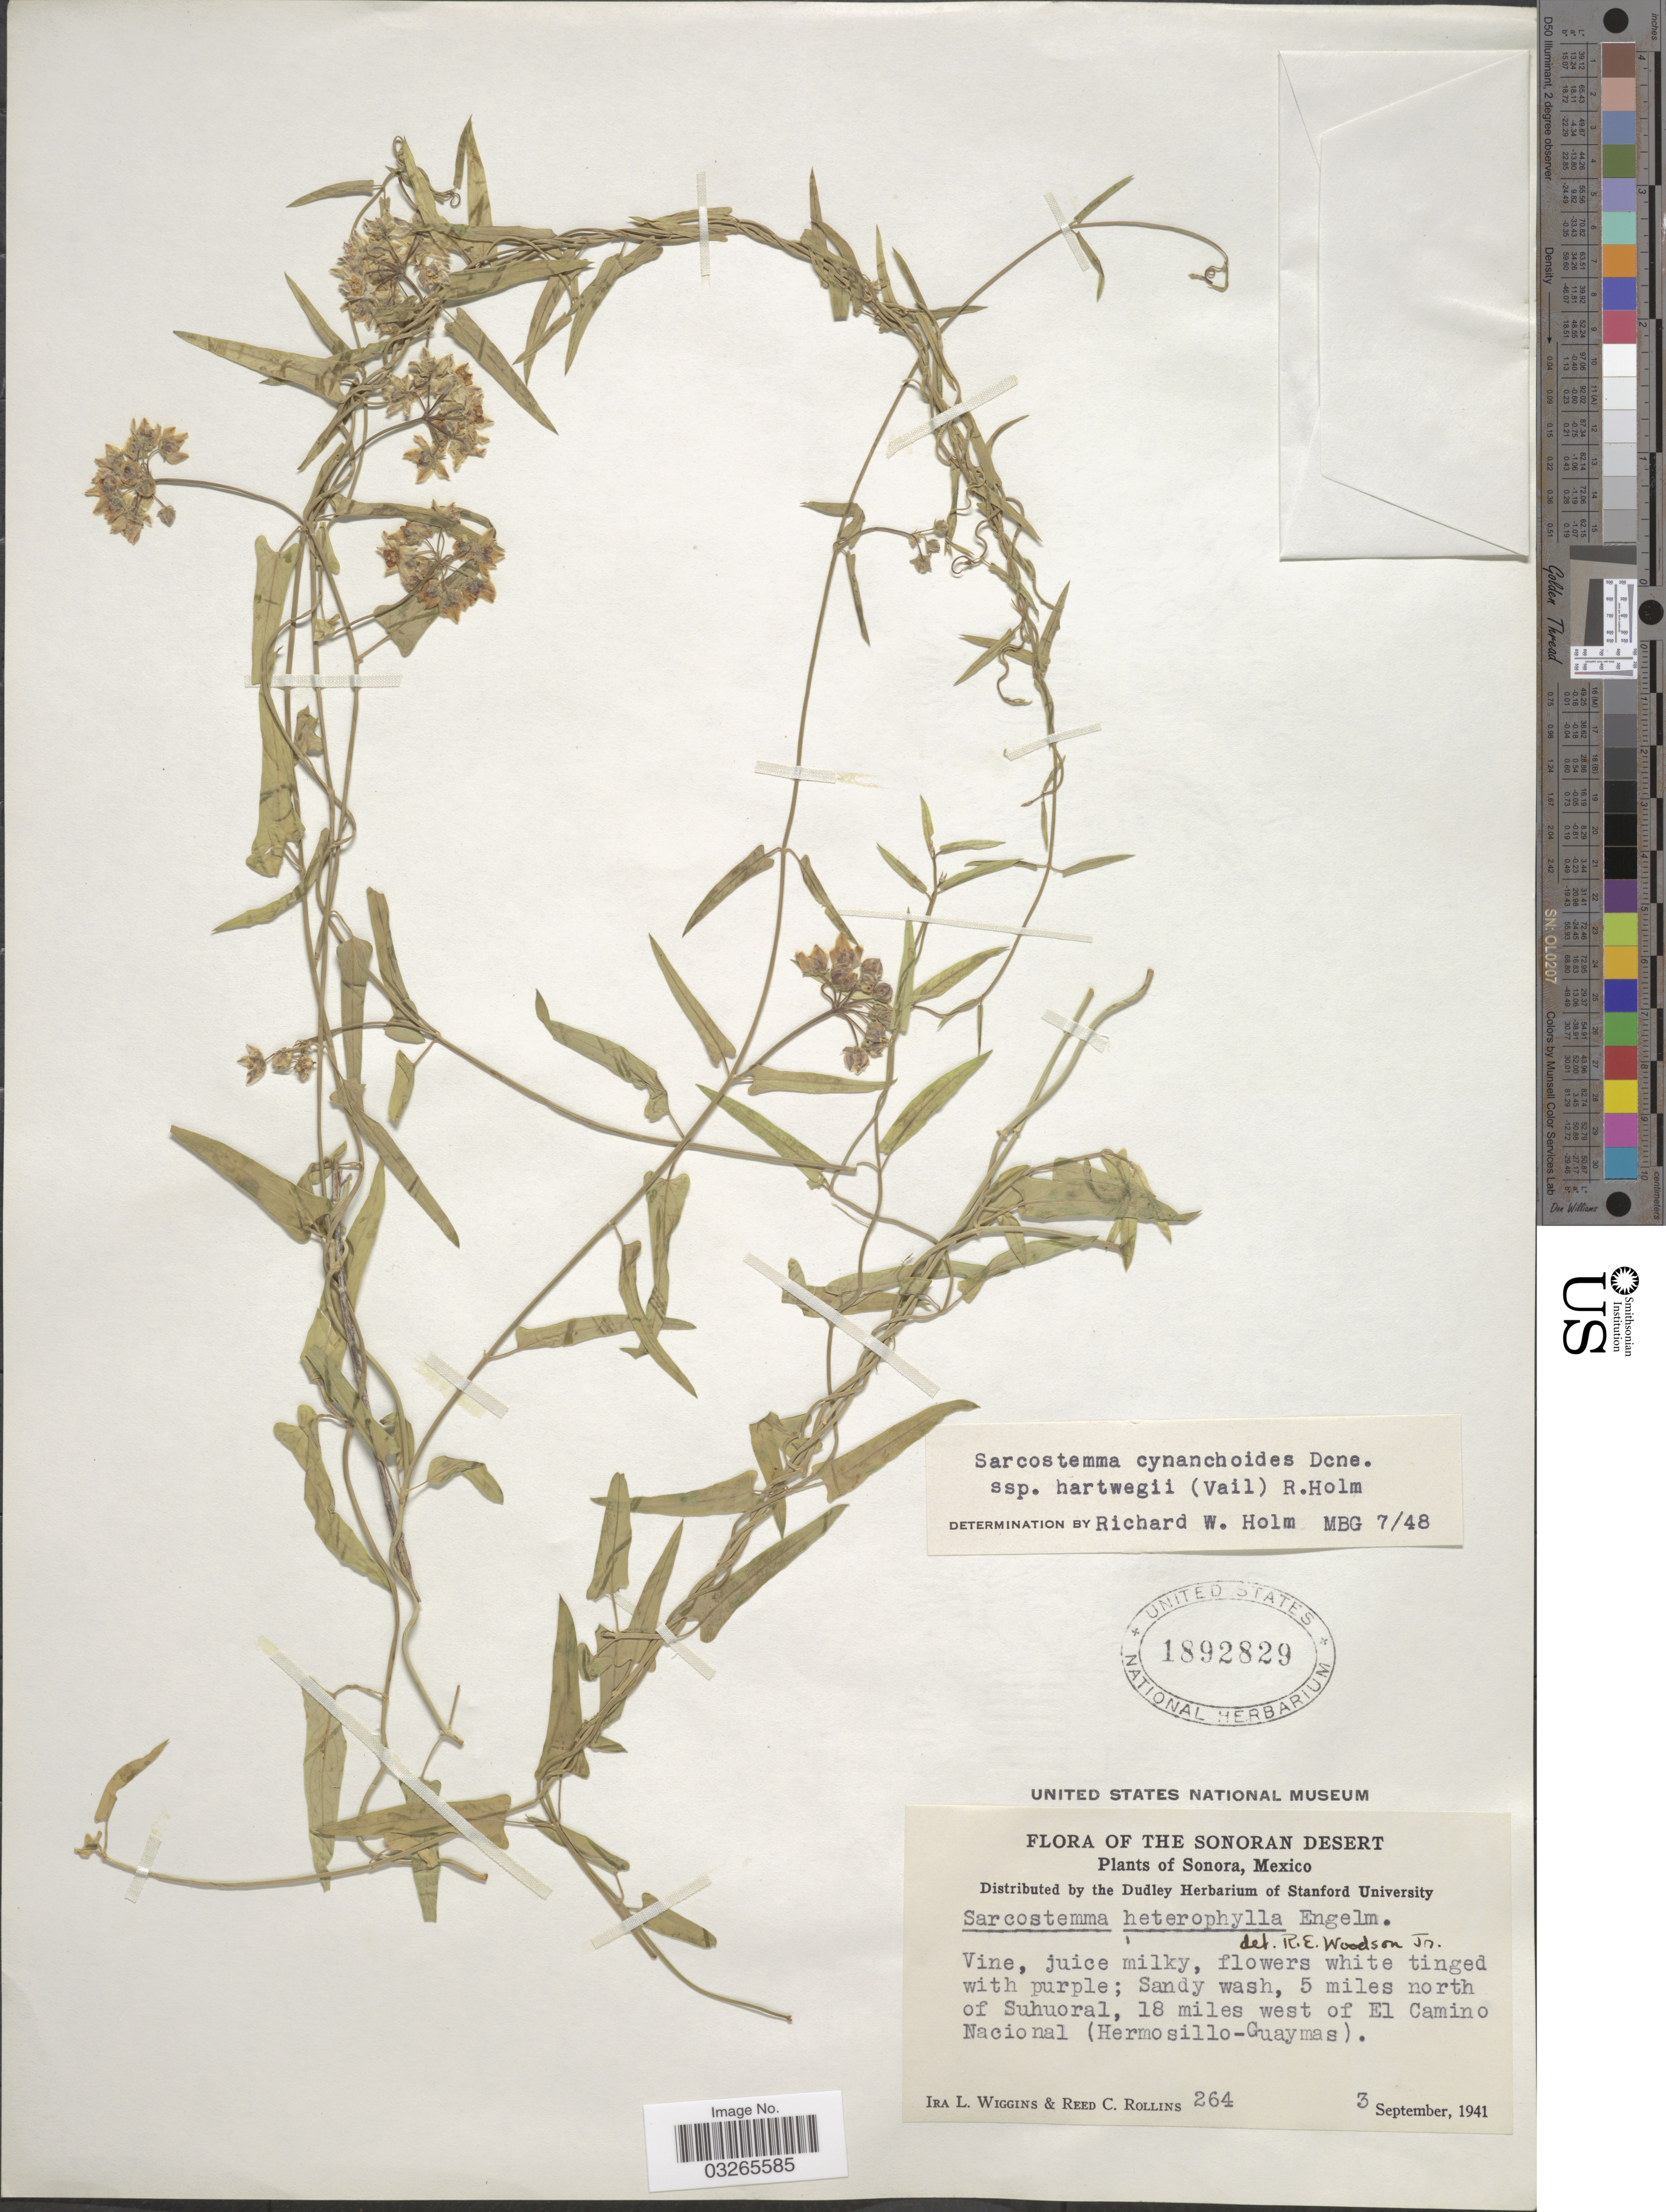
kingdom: Plantae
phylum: Tracheophyta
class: Magnoliopsida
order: Gentianales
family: Apocynaceae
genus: Sarcostemma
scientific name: Sarcostemma cynanchoides subsp. hartwegii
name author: (Vail) R.W. Holm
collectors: I. L. Wiggins & R. C. Rollins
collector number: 264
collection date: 1941-09-03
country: Mexico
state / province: Sonora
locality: The Sonoran Desert, Sandy wash, 5 miles north of Suhuoral, 18 miles west of El Camino Nacional (Hermosillo-Guaymas)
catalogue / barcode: US 1892829